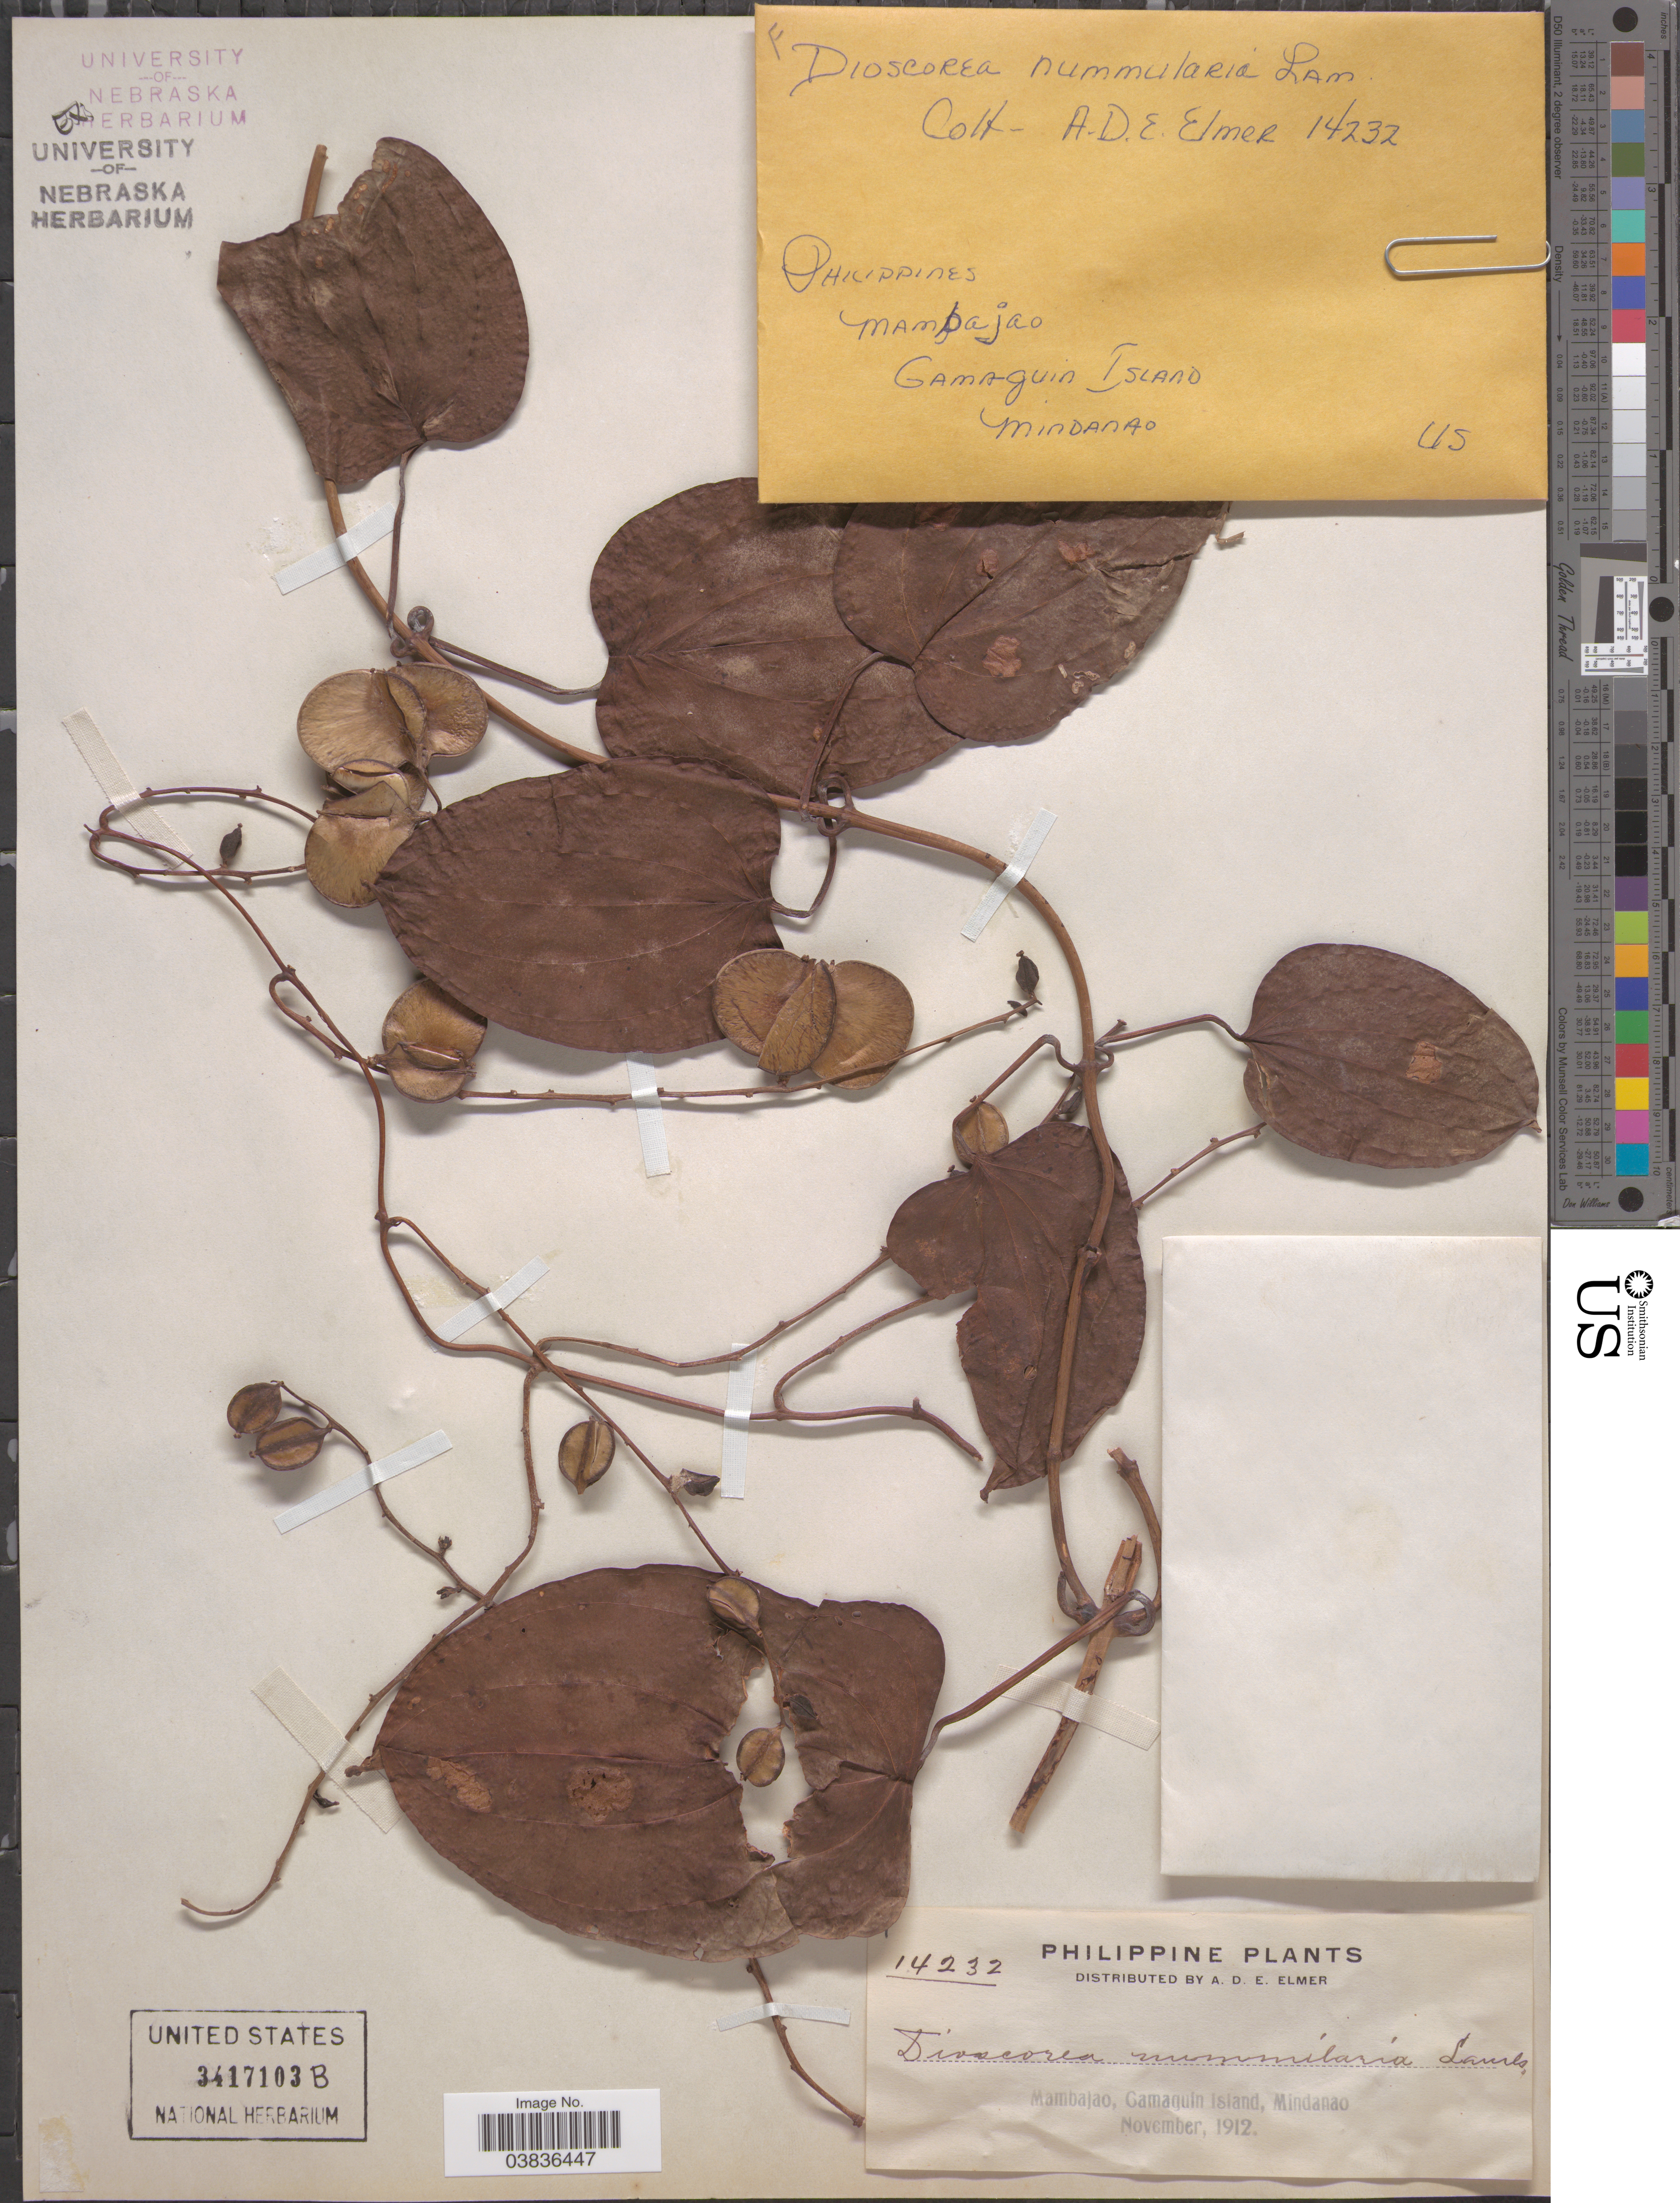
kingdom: Plantae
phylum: Tracheophyta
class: Liliopsida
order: Dioscoreales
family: Dioscoreaceae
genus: Dioscorea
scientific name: Dioscorea nummularia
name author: Lam.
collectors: A. D. E. Elmer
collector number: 14232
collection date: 1912-11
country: Philippines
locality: Mambajao, Gamaguin Island, Mindanao.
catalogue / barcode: US 3417103B